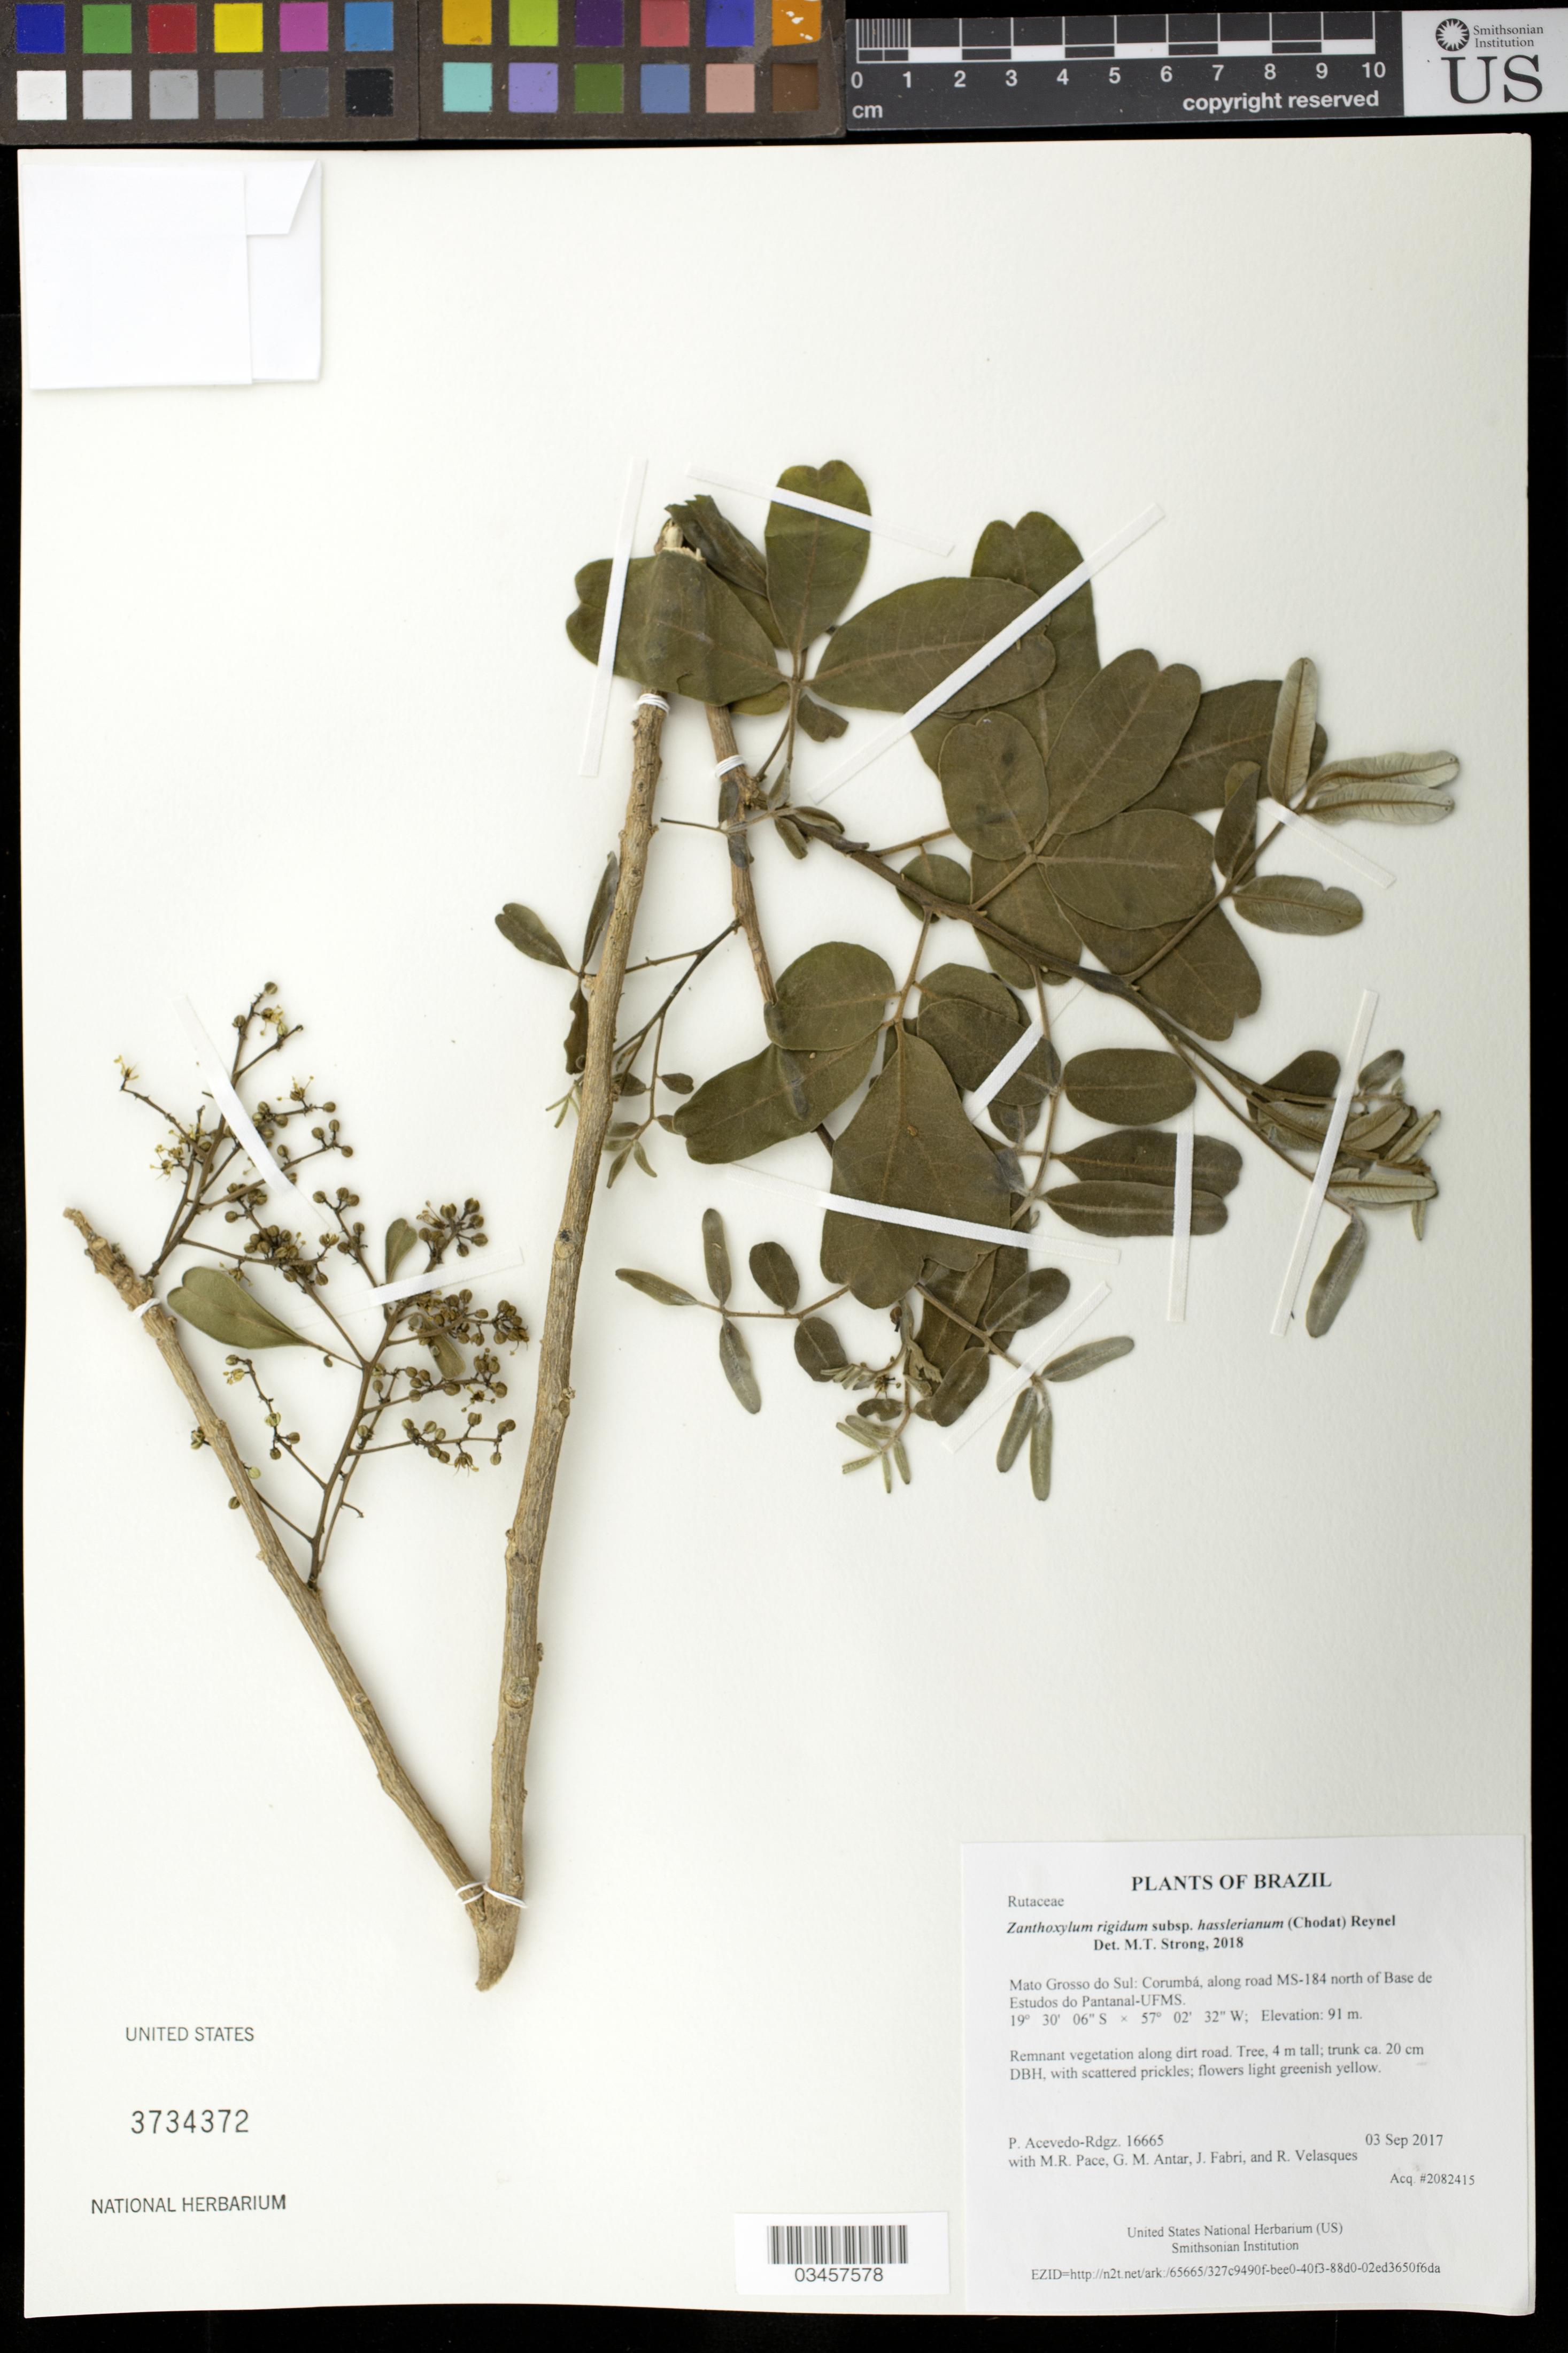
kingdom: Plantae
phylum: Tracheophyta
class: Magnoliopsida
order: Sapindales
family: Rutaceae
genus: Zanthoxylum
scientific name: Zanthoxylum rigidum subsp. hasslerianum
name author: (Chodat) Reynel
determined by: Strong, Mark T., (BOT), Smithsonian Institution - National Museum of Natural History (UNITED STATES)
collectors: P. Acevedo-Rodr., M. R. Pace, G. M. Antar, J. Fabri & R. Velasques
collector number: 16665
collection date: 2017-09-03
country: Brazil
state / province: Mato Grosso do Sul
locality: Corumbá, along road MS-184 north of Base de Estudos do Pantanal-UFMS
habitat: Remnant vegetation along dirt road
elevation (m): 91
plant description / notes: US, MO, K, NY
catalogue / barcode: US 3734372